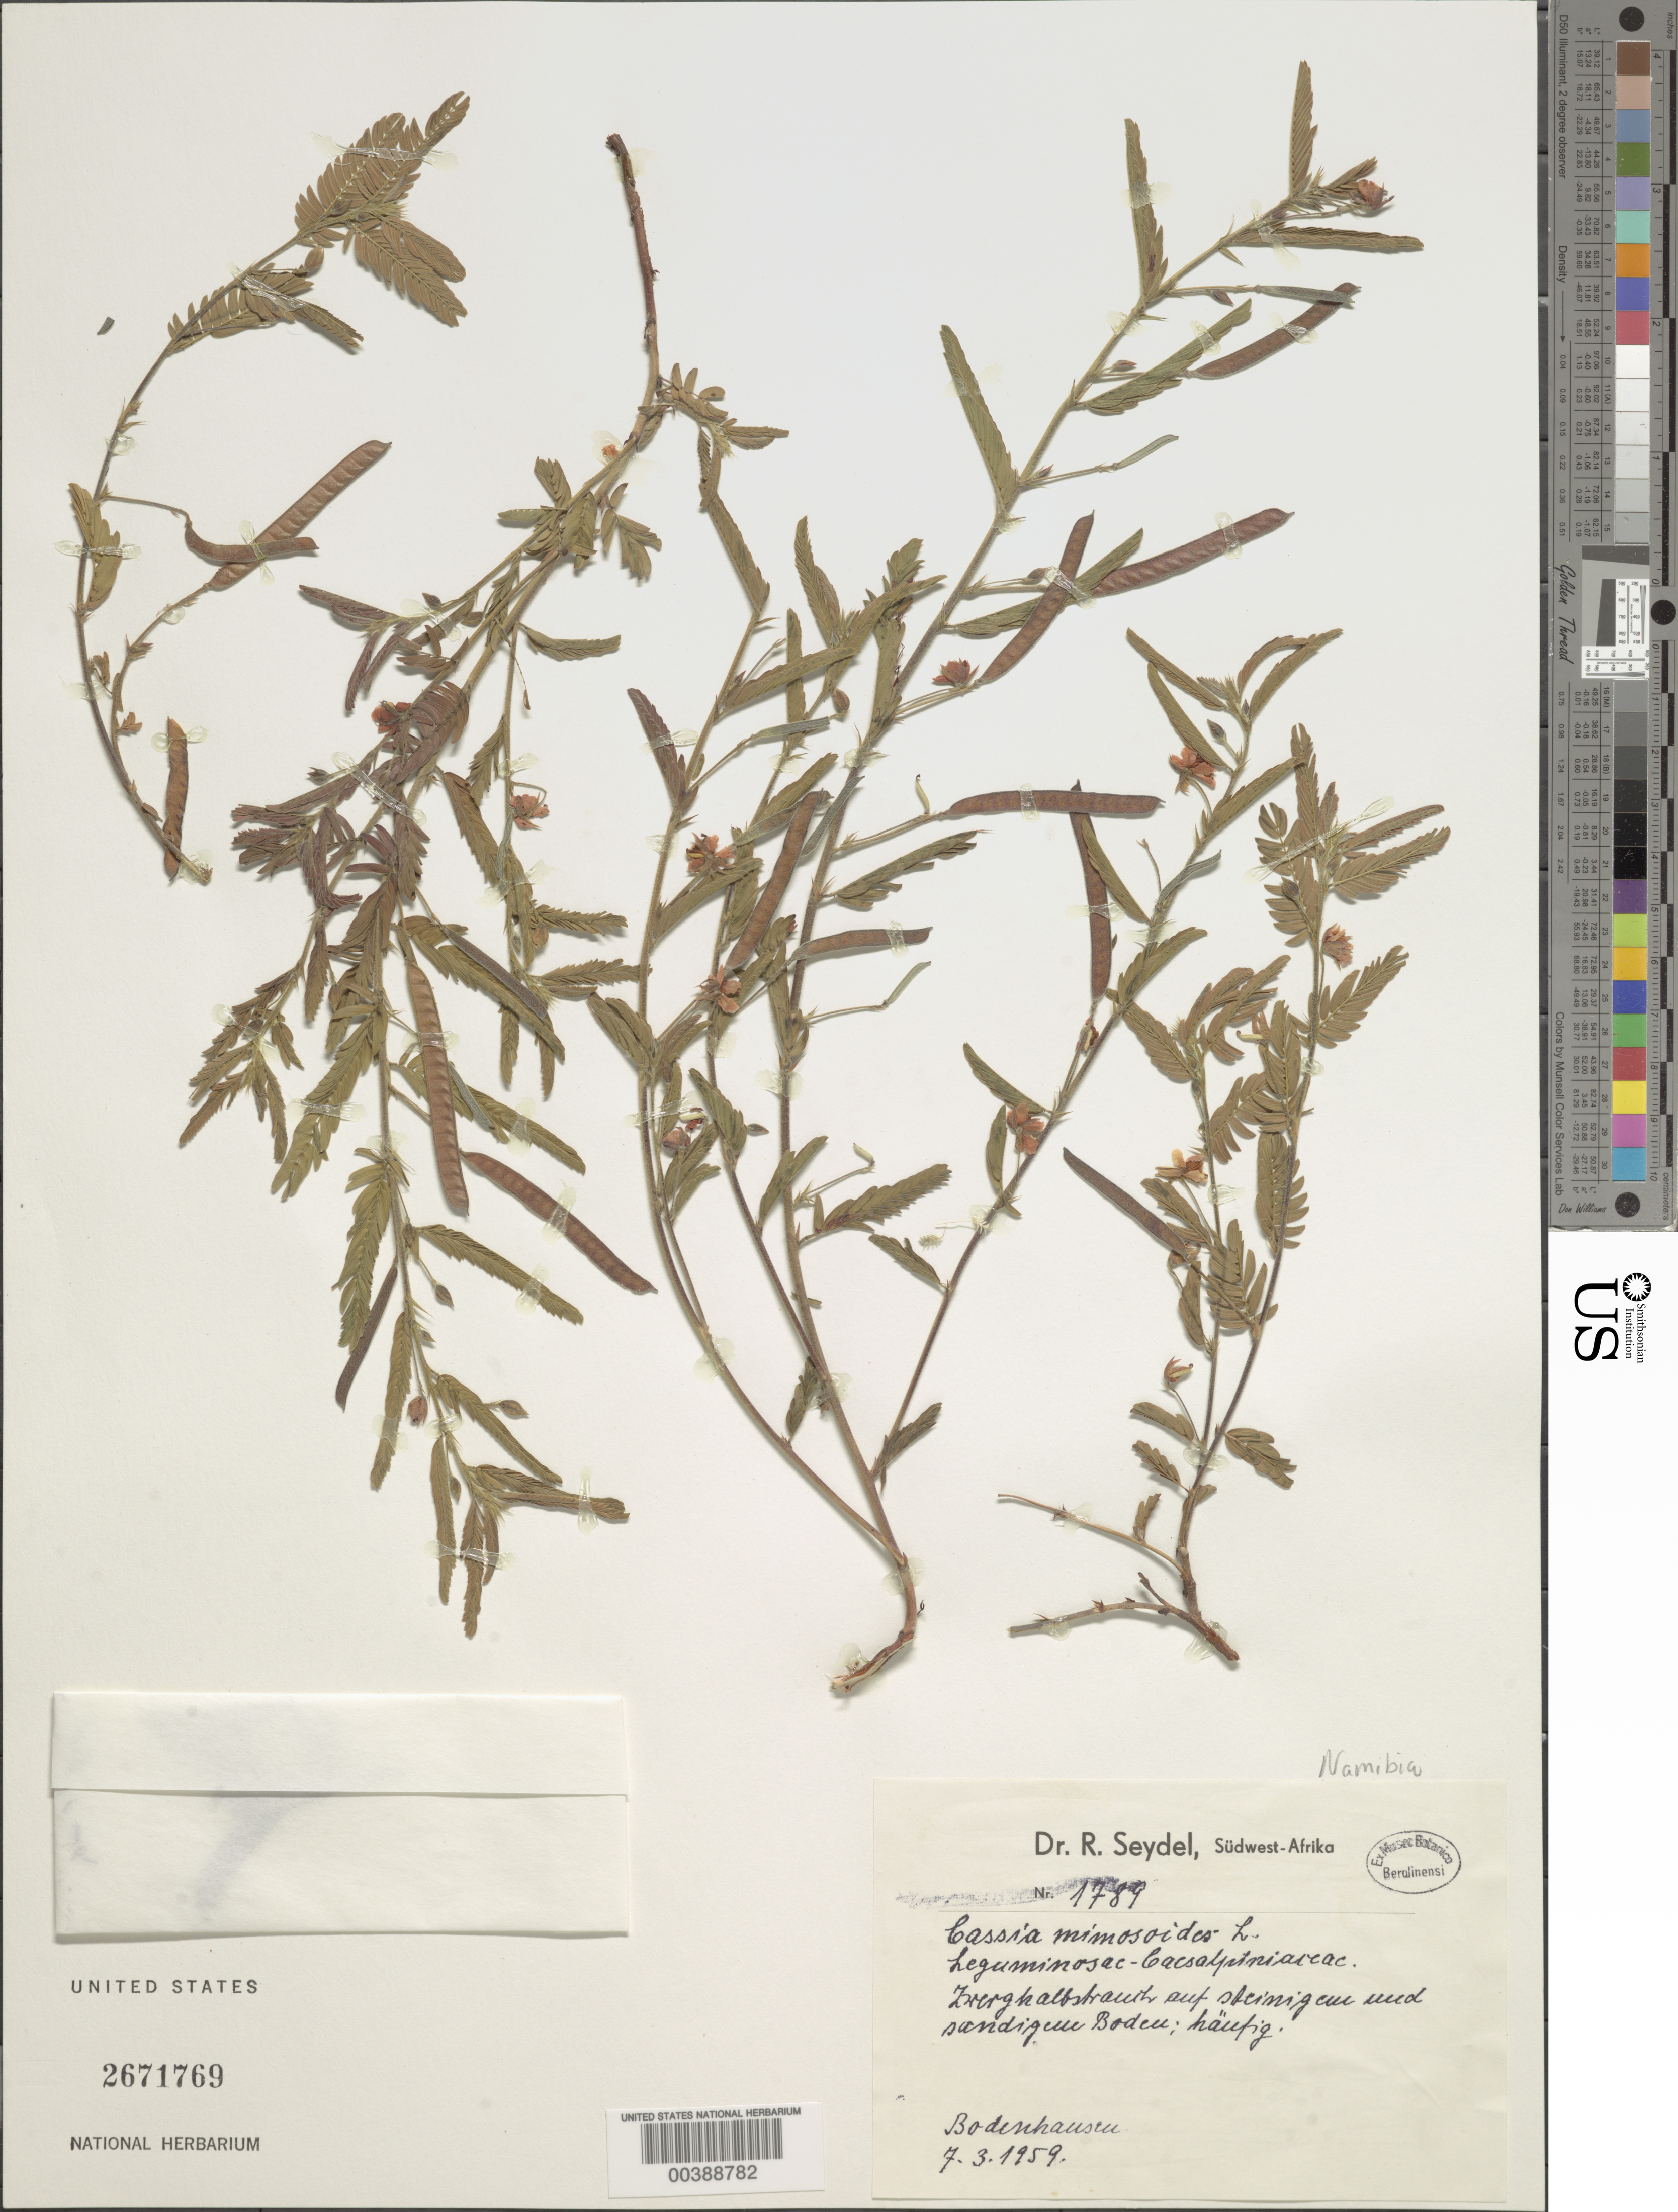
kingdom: Plantae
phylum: Tracheophyta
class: Magnoliopsida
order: Fabales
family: Fabaceae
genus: Chamaecrista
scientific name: Chamaecrista mimosoides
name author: (L.) Greene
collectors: R. Seydel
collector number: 1789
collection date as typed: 07 Mar 1959 or 03 Jul 1959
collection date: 1959-03-07 or 1959-07-03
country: Namibia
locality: Bodenhausen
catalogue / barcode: US 2671769